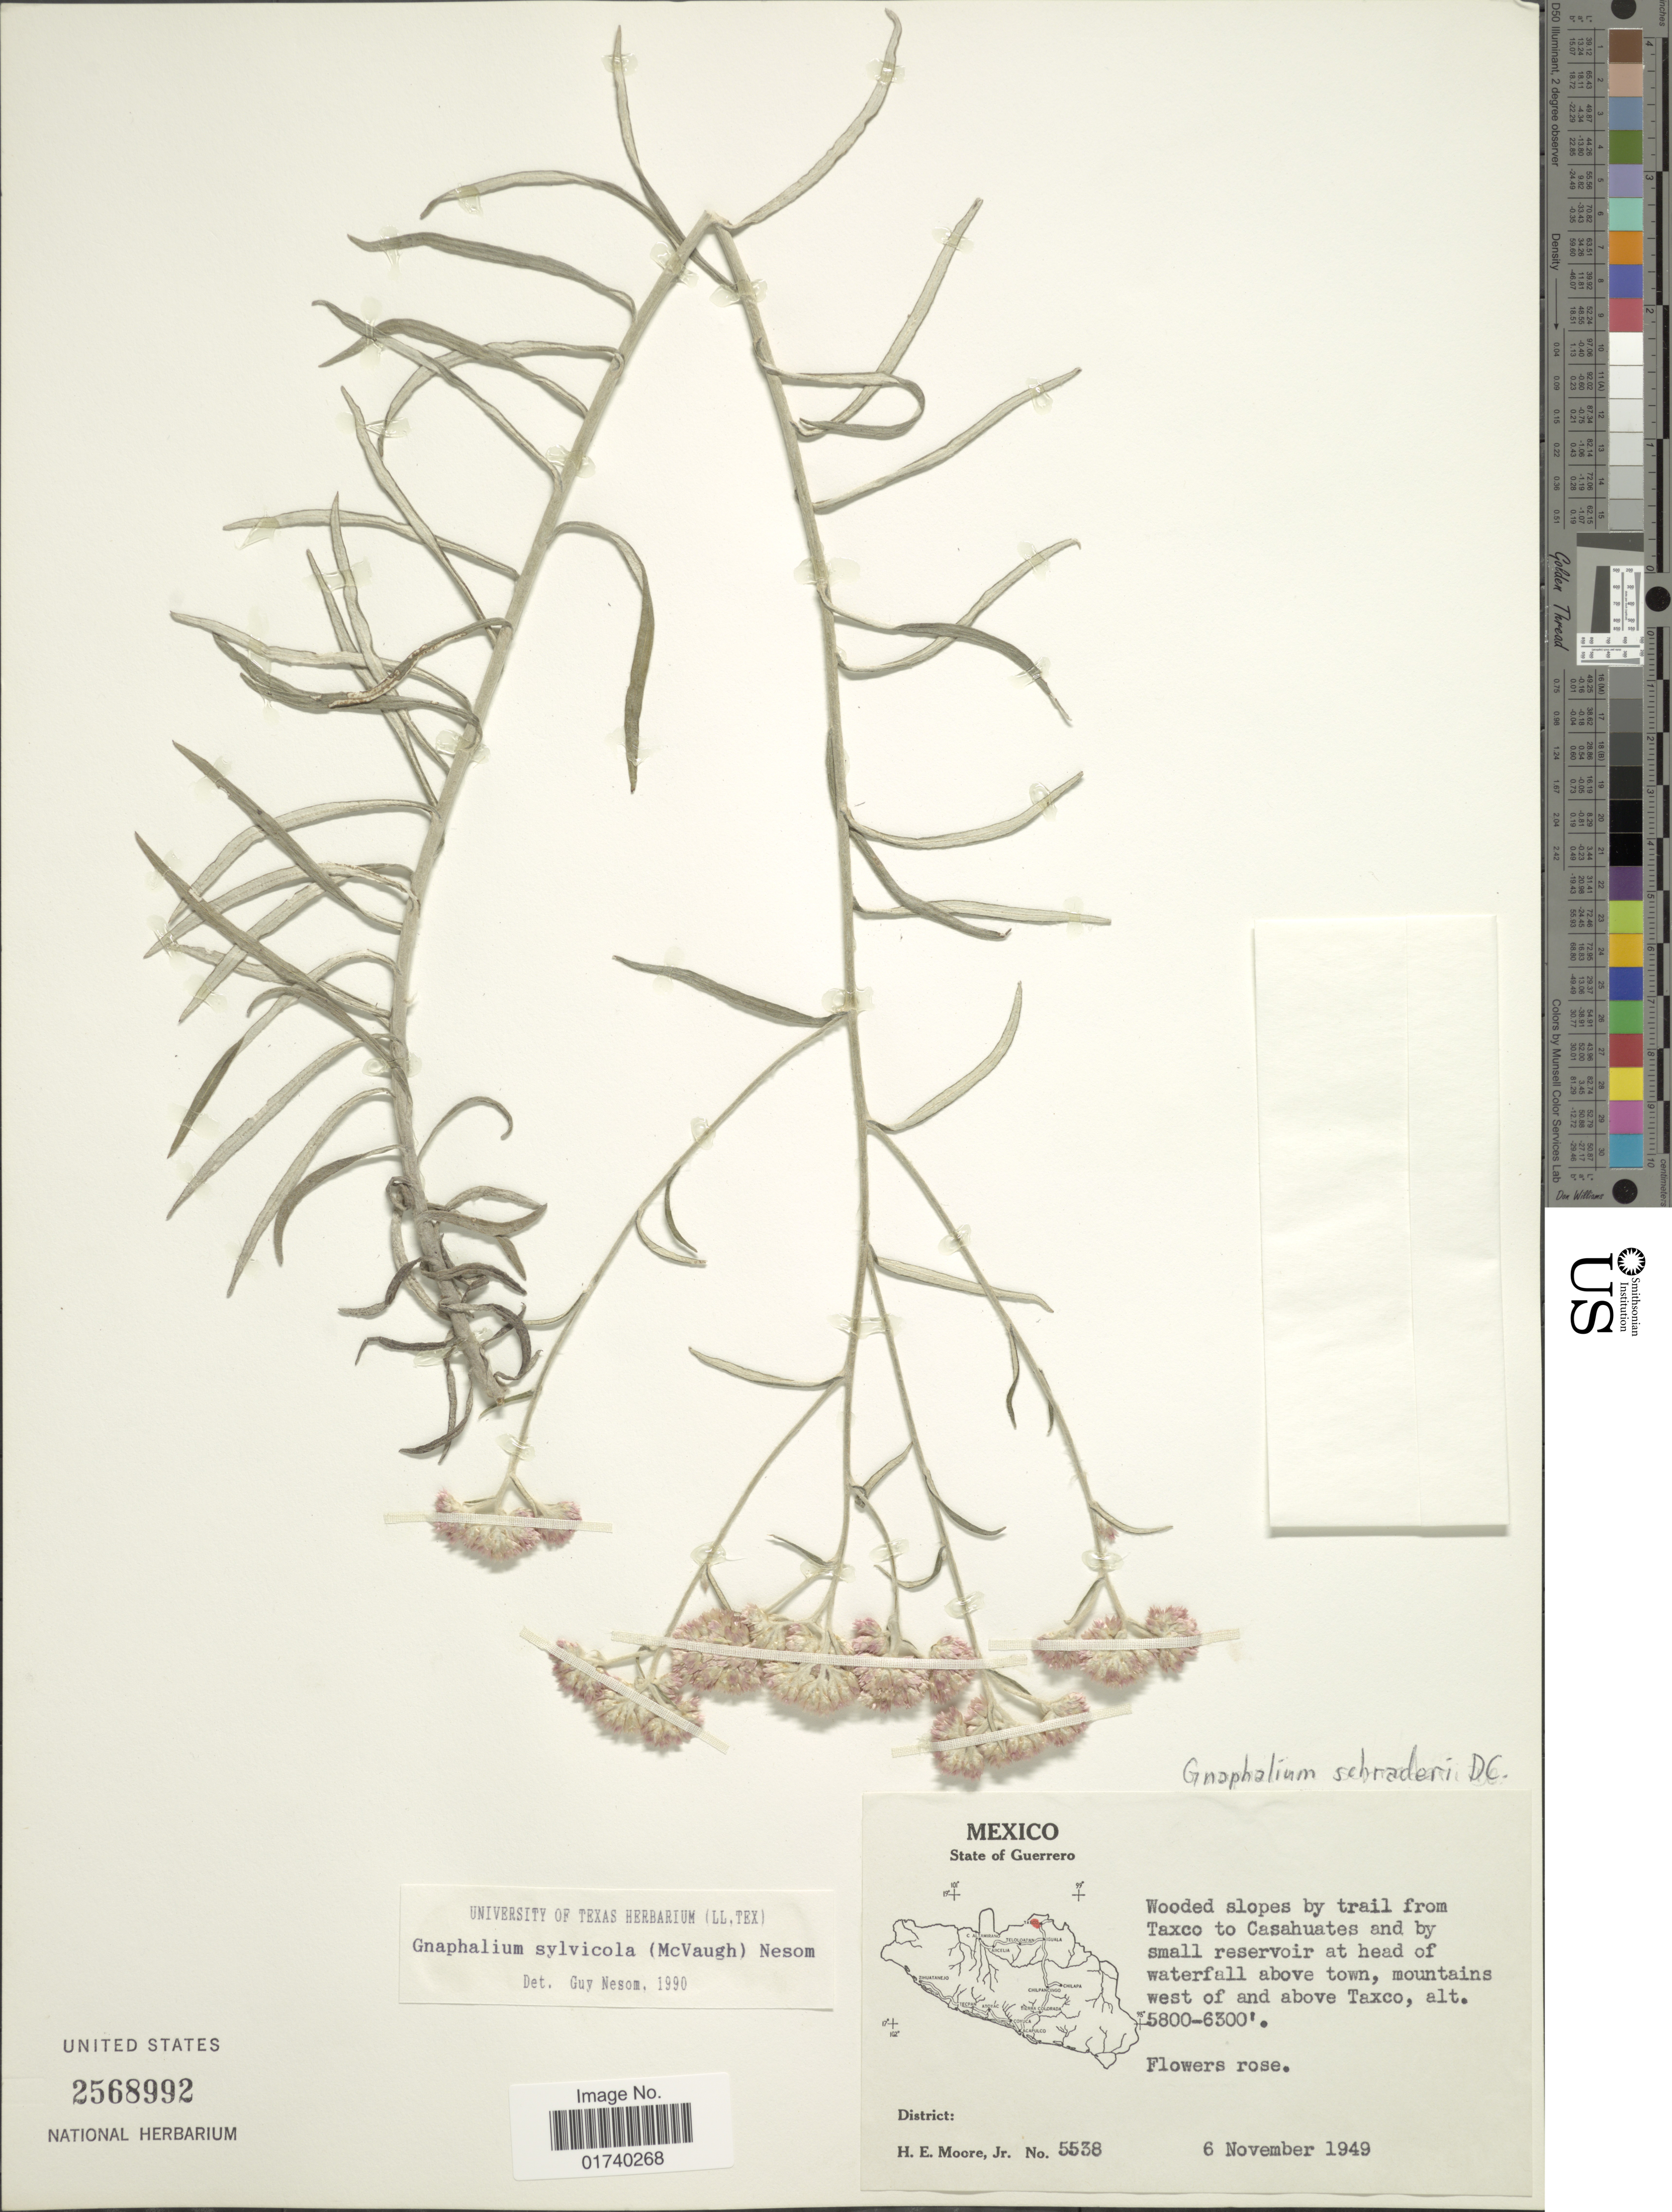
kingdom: Plantae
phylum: Tracheophyta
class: Magnoliopsida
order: Asterales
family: Asteraceae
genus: Pseudognaphalium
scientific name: Pseudognaphalium sylvicola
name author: (McVaugh) G.L. Nesom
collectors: H. E. Moore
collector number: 5538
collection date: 1949-11-06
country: Mexico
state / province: Guerrero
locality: State of Guerrero, Wooded slopes by trail from Taxco to Casahuates and by small reservoit at head of waterfall above town, mountains west of and above Taxco.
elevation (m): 1768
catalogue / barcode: US 2568992